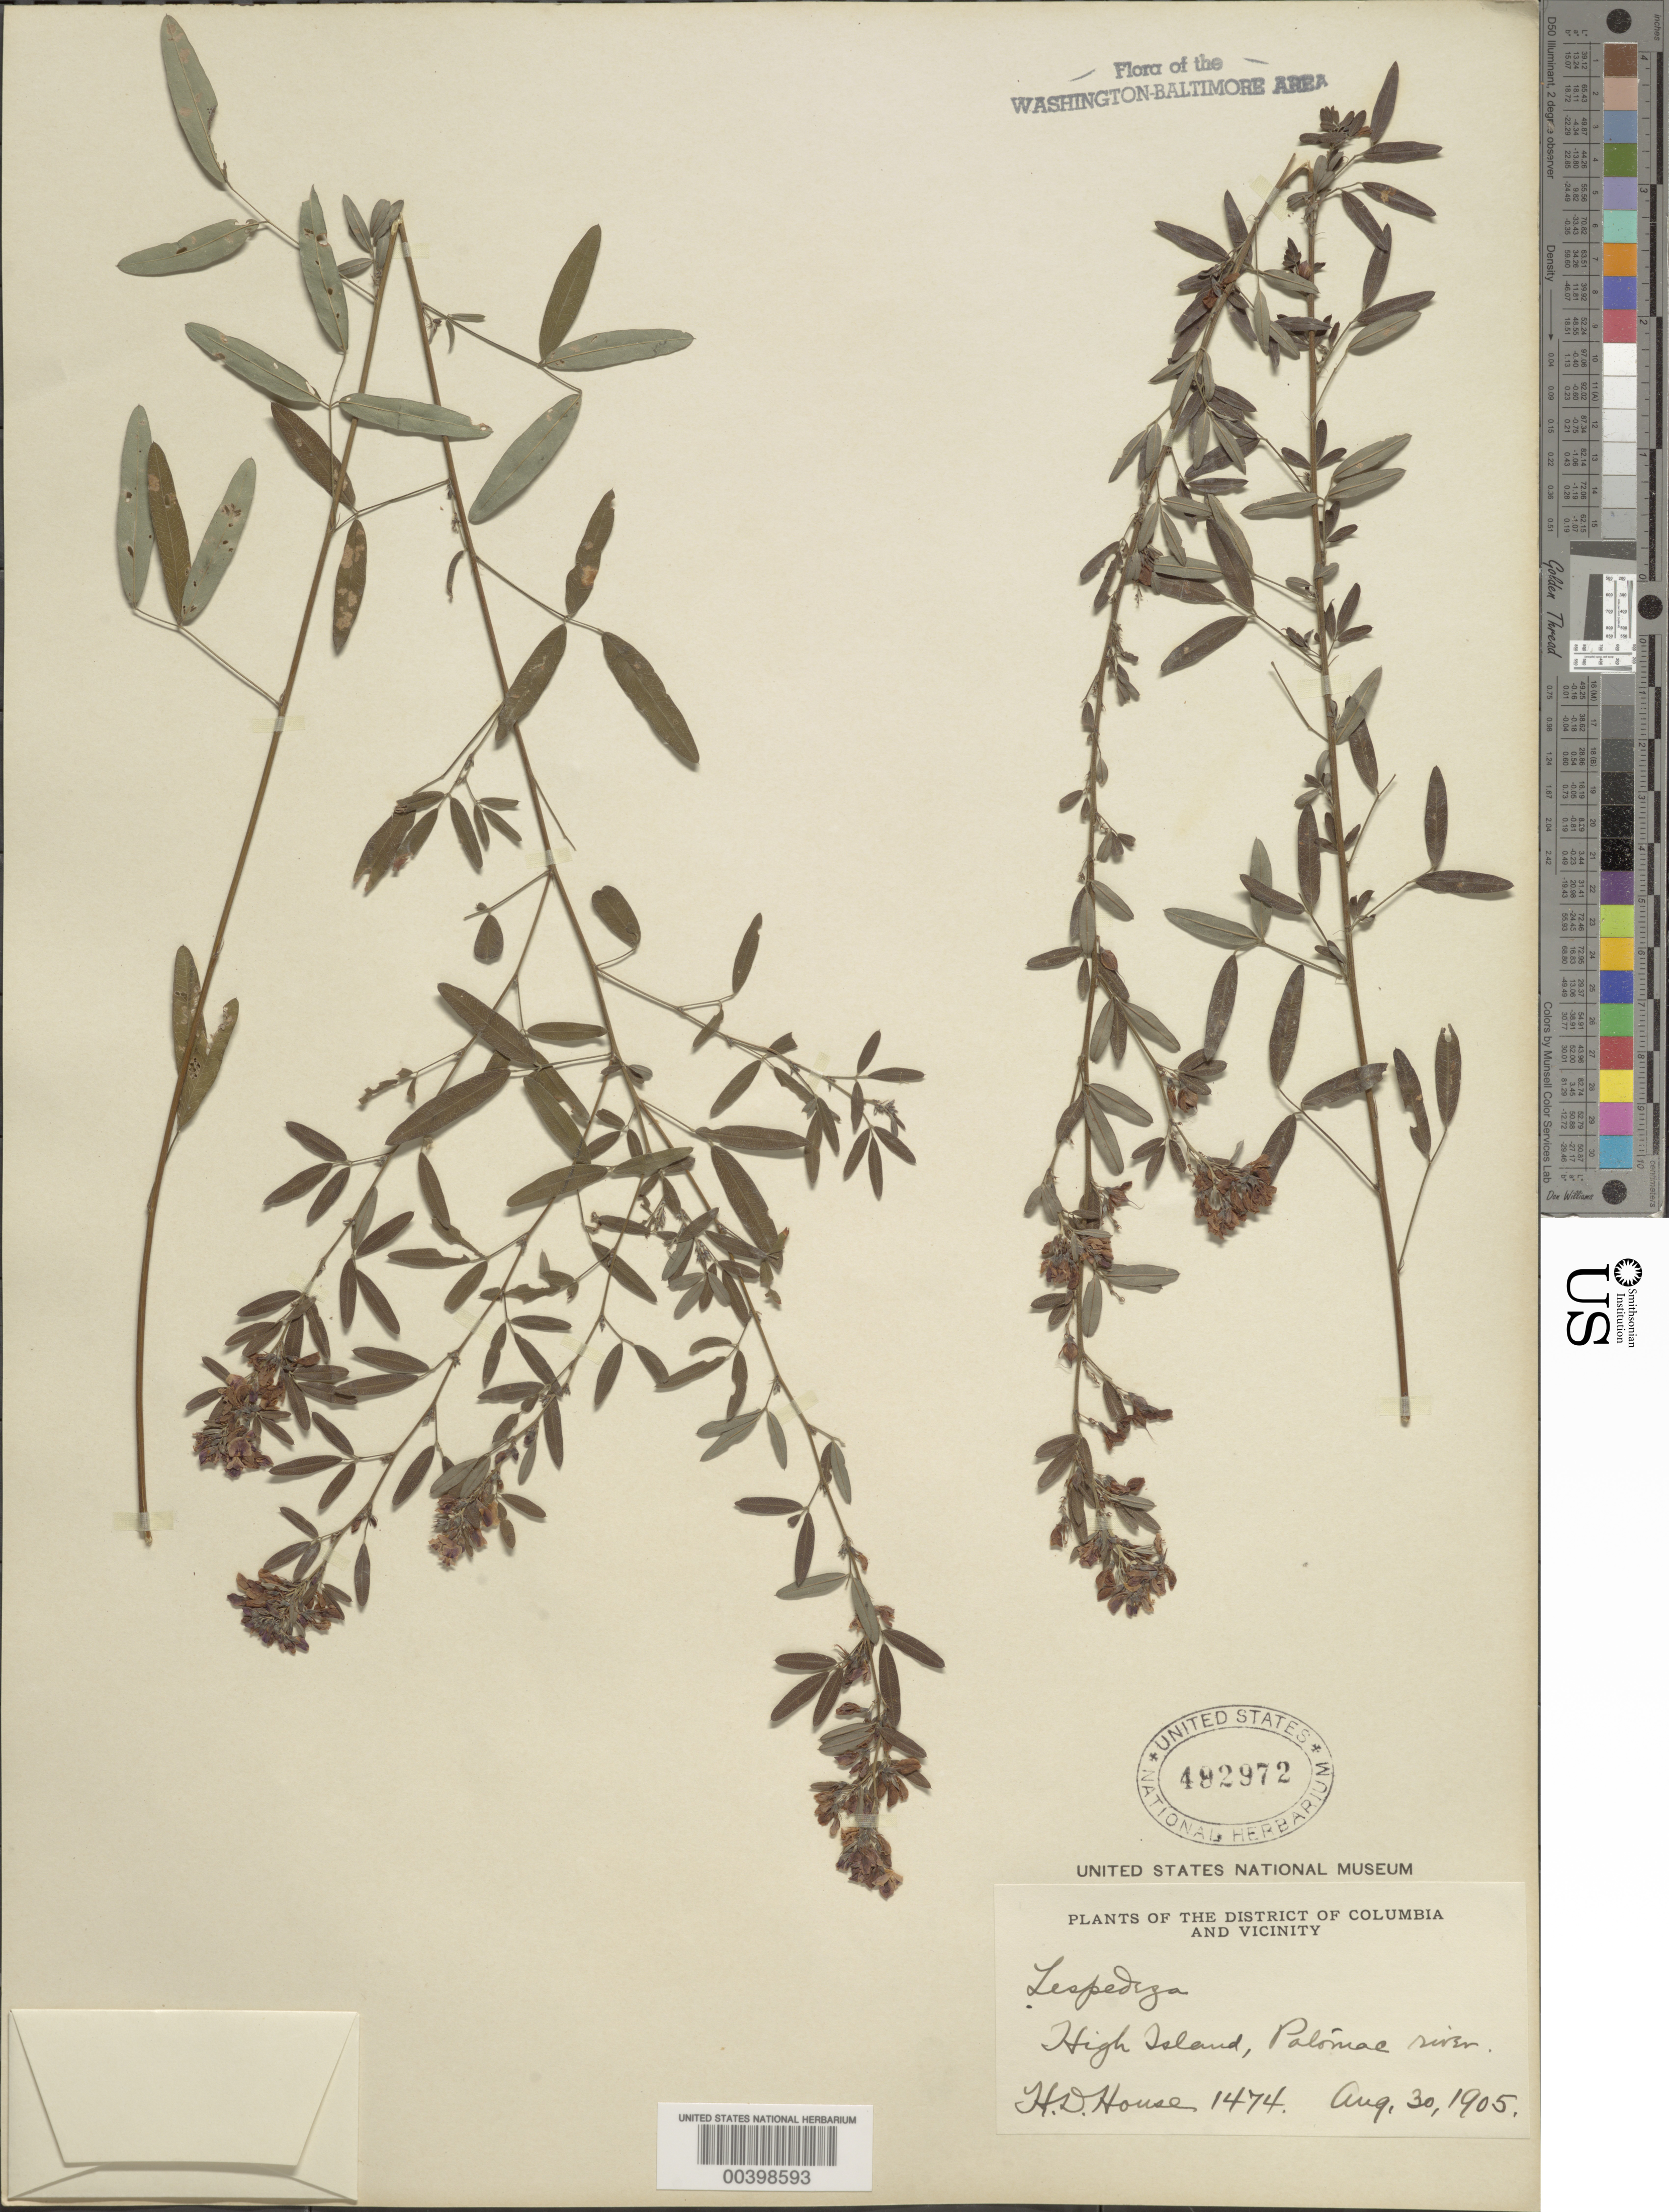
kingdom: Plantae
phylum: Tracheophyta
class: Magnoliopsida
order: Fabales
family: Fabaceae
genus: Lespedeza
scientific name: Lespedeza virginica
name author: (L.) Britton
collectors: H. D. House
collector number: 1474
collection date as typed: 30 Aug 1905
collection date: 1905-08-30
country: United States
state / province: Maryland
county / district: Montgomery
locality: High Island C. & O. Canal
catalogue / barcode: US 492972